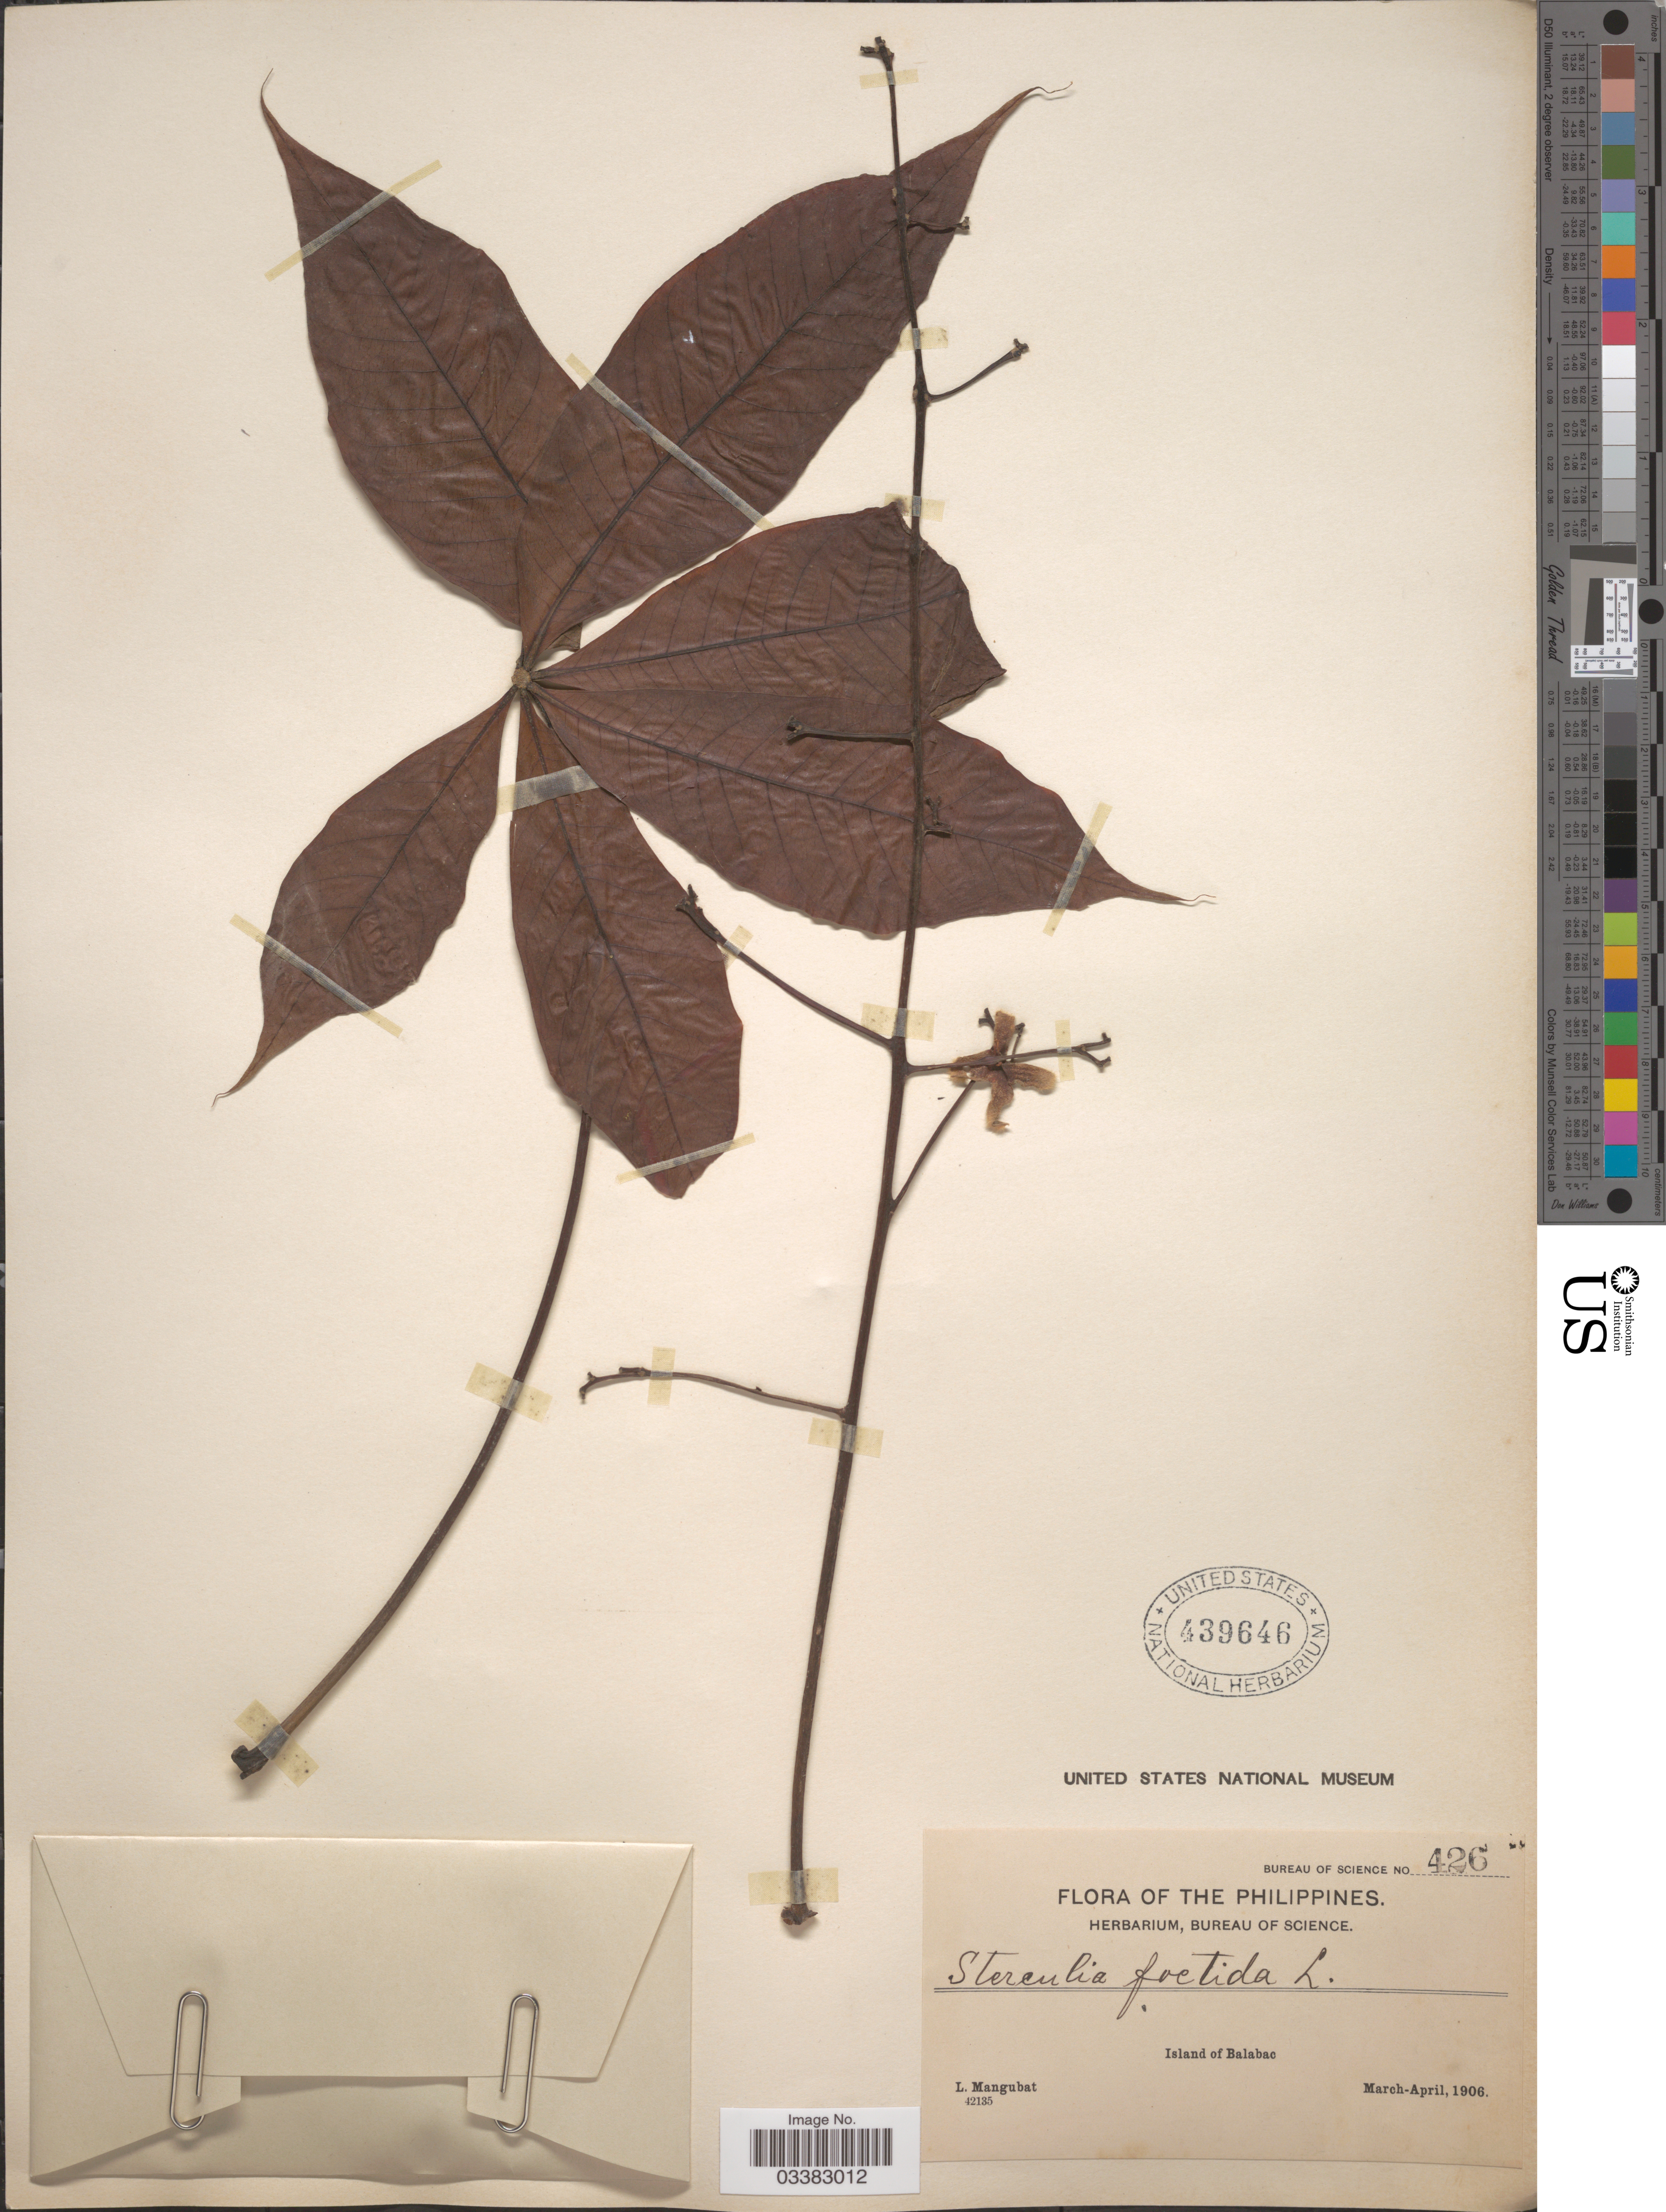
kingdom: Plantae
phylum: Tracheophyta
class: Magnoliopsida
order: Malvales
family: Malvaceae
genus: Sterculia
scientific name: Sterculia foetida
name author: L.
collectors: L. Mangubat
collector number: Bureau of Science 426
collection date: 1906-03/1906-04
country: Philippines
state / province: Mimaropa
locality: Island of Balabac.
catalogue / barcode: US 439646